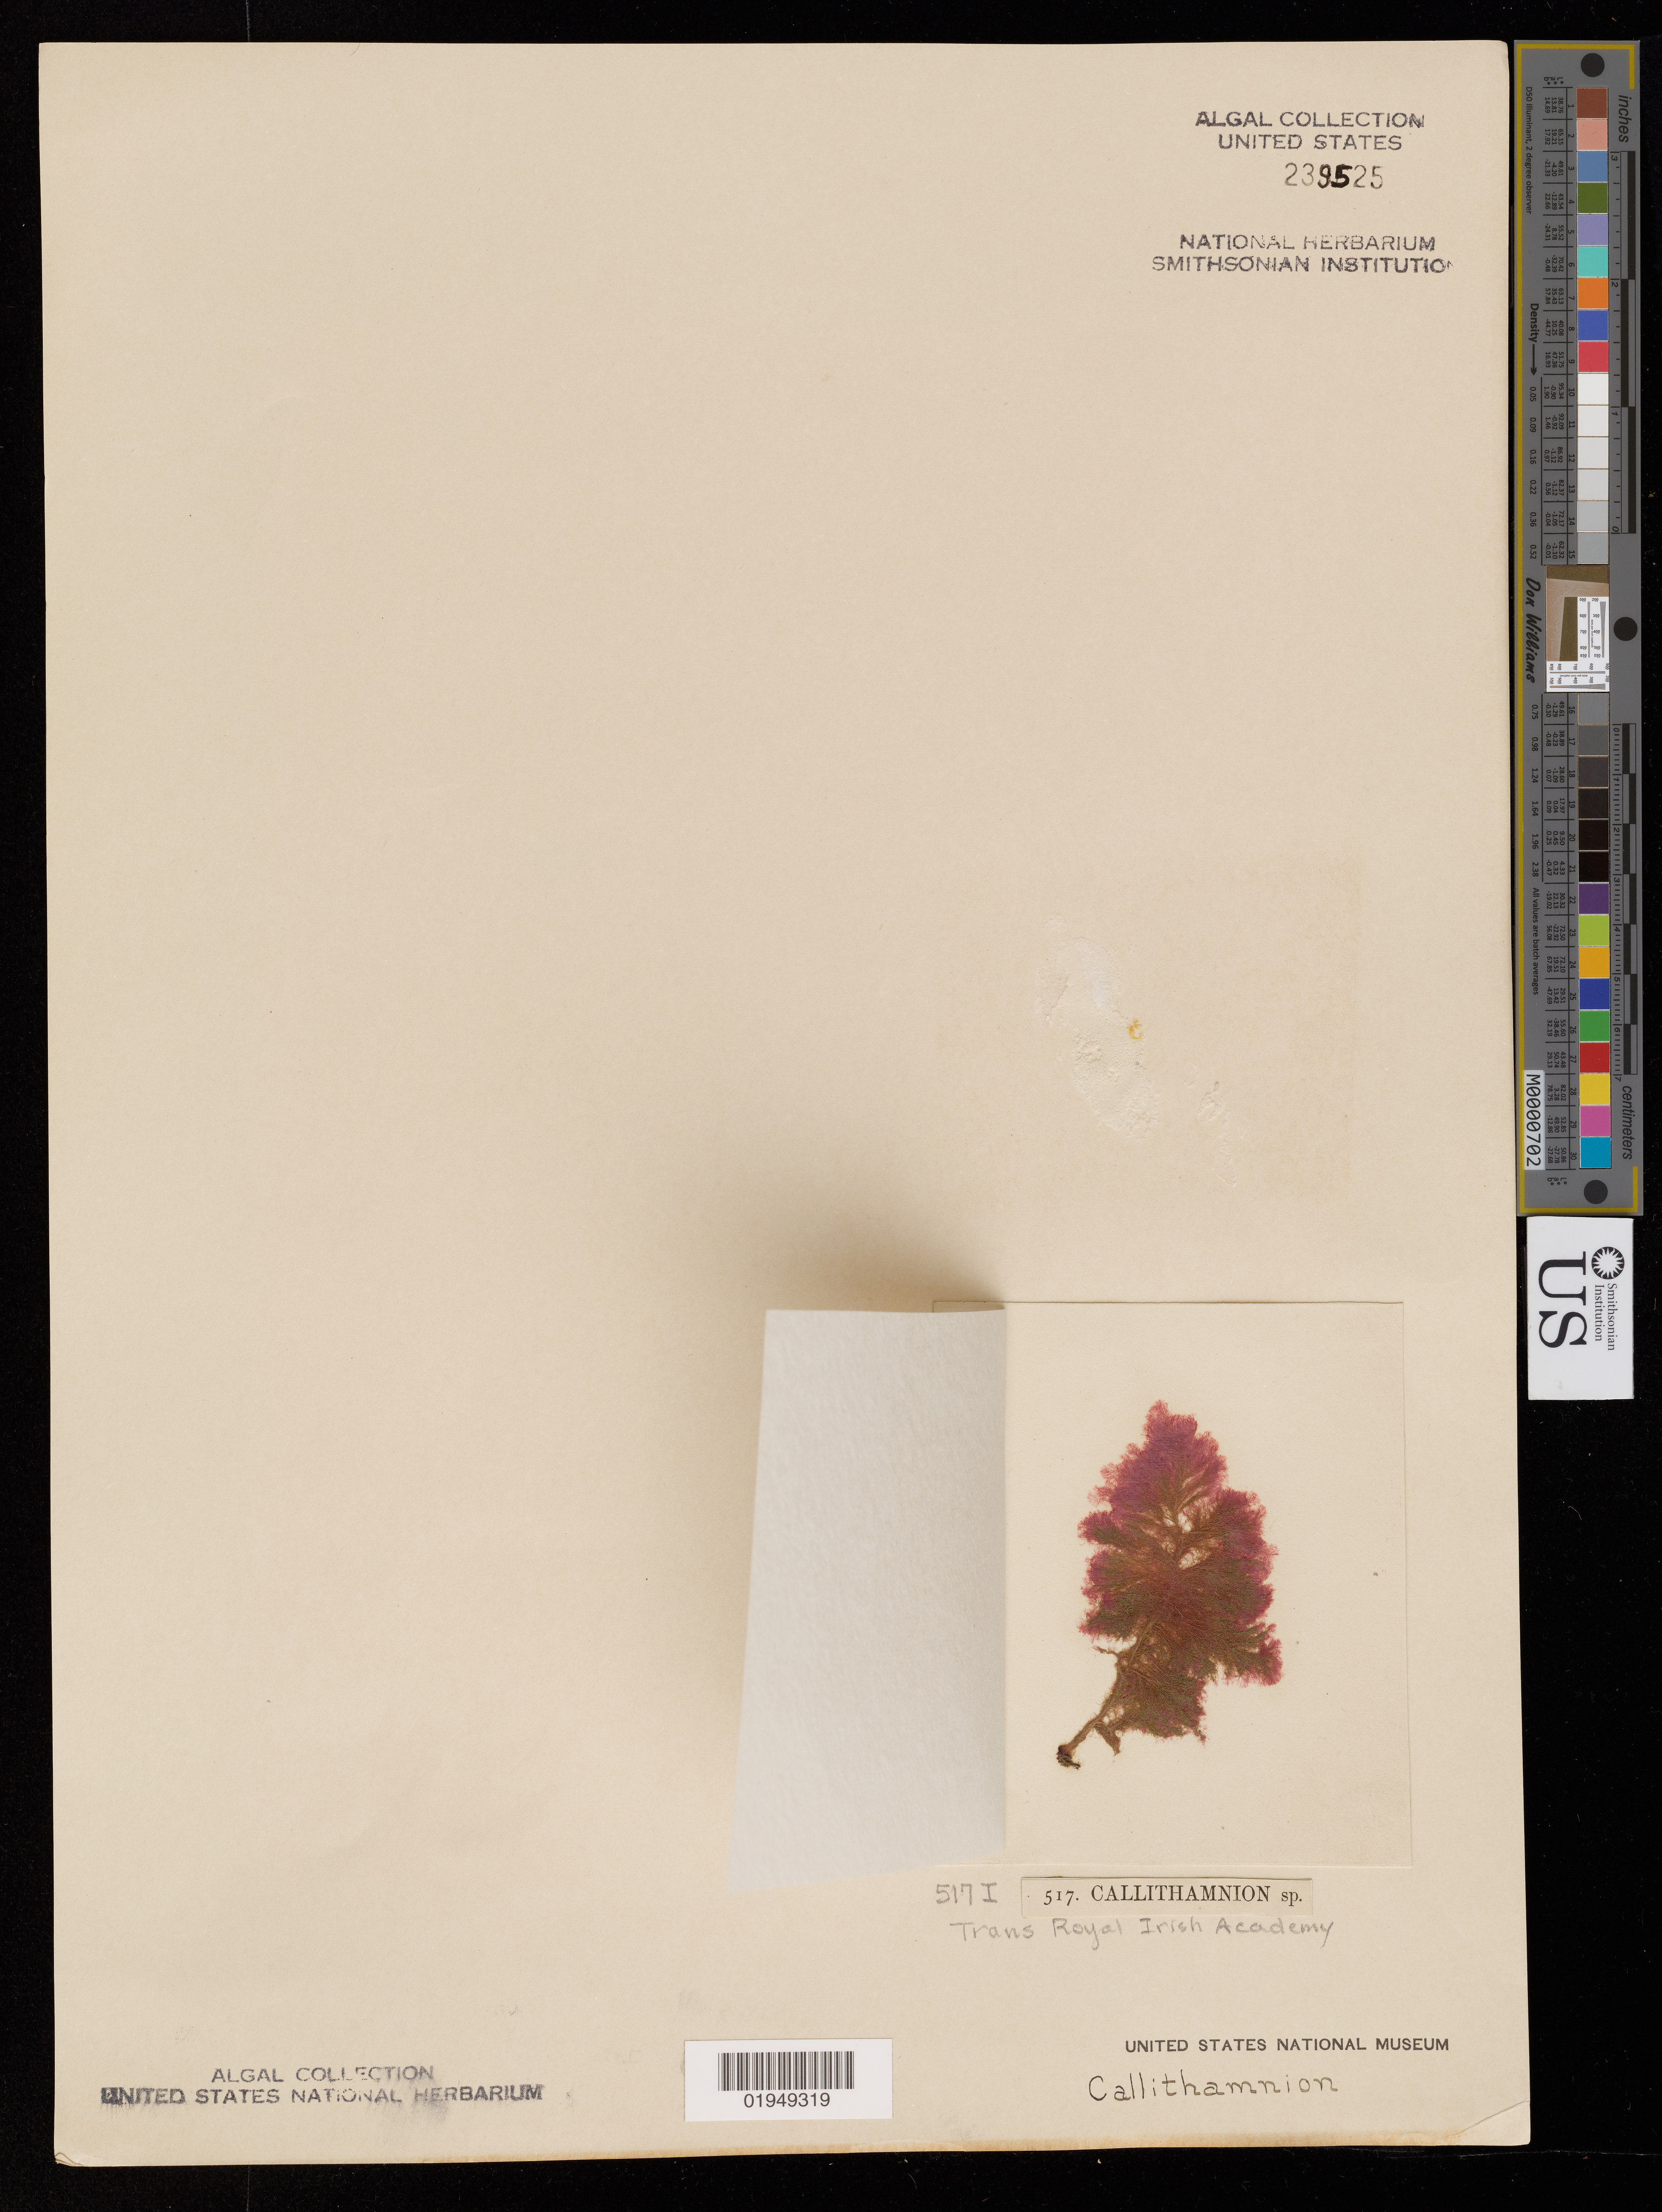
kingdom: Plantae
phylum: Rhodophyta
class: Florideophyceae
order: Ceramiales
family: Callithamniaceae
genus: Callithamnion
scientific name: Callithamnion sp.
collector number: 517I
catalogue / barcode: US 239525